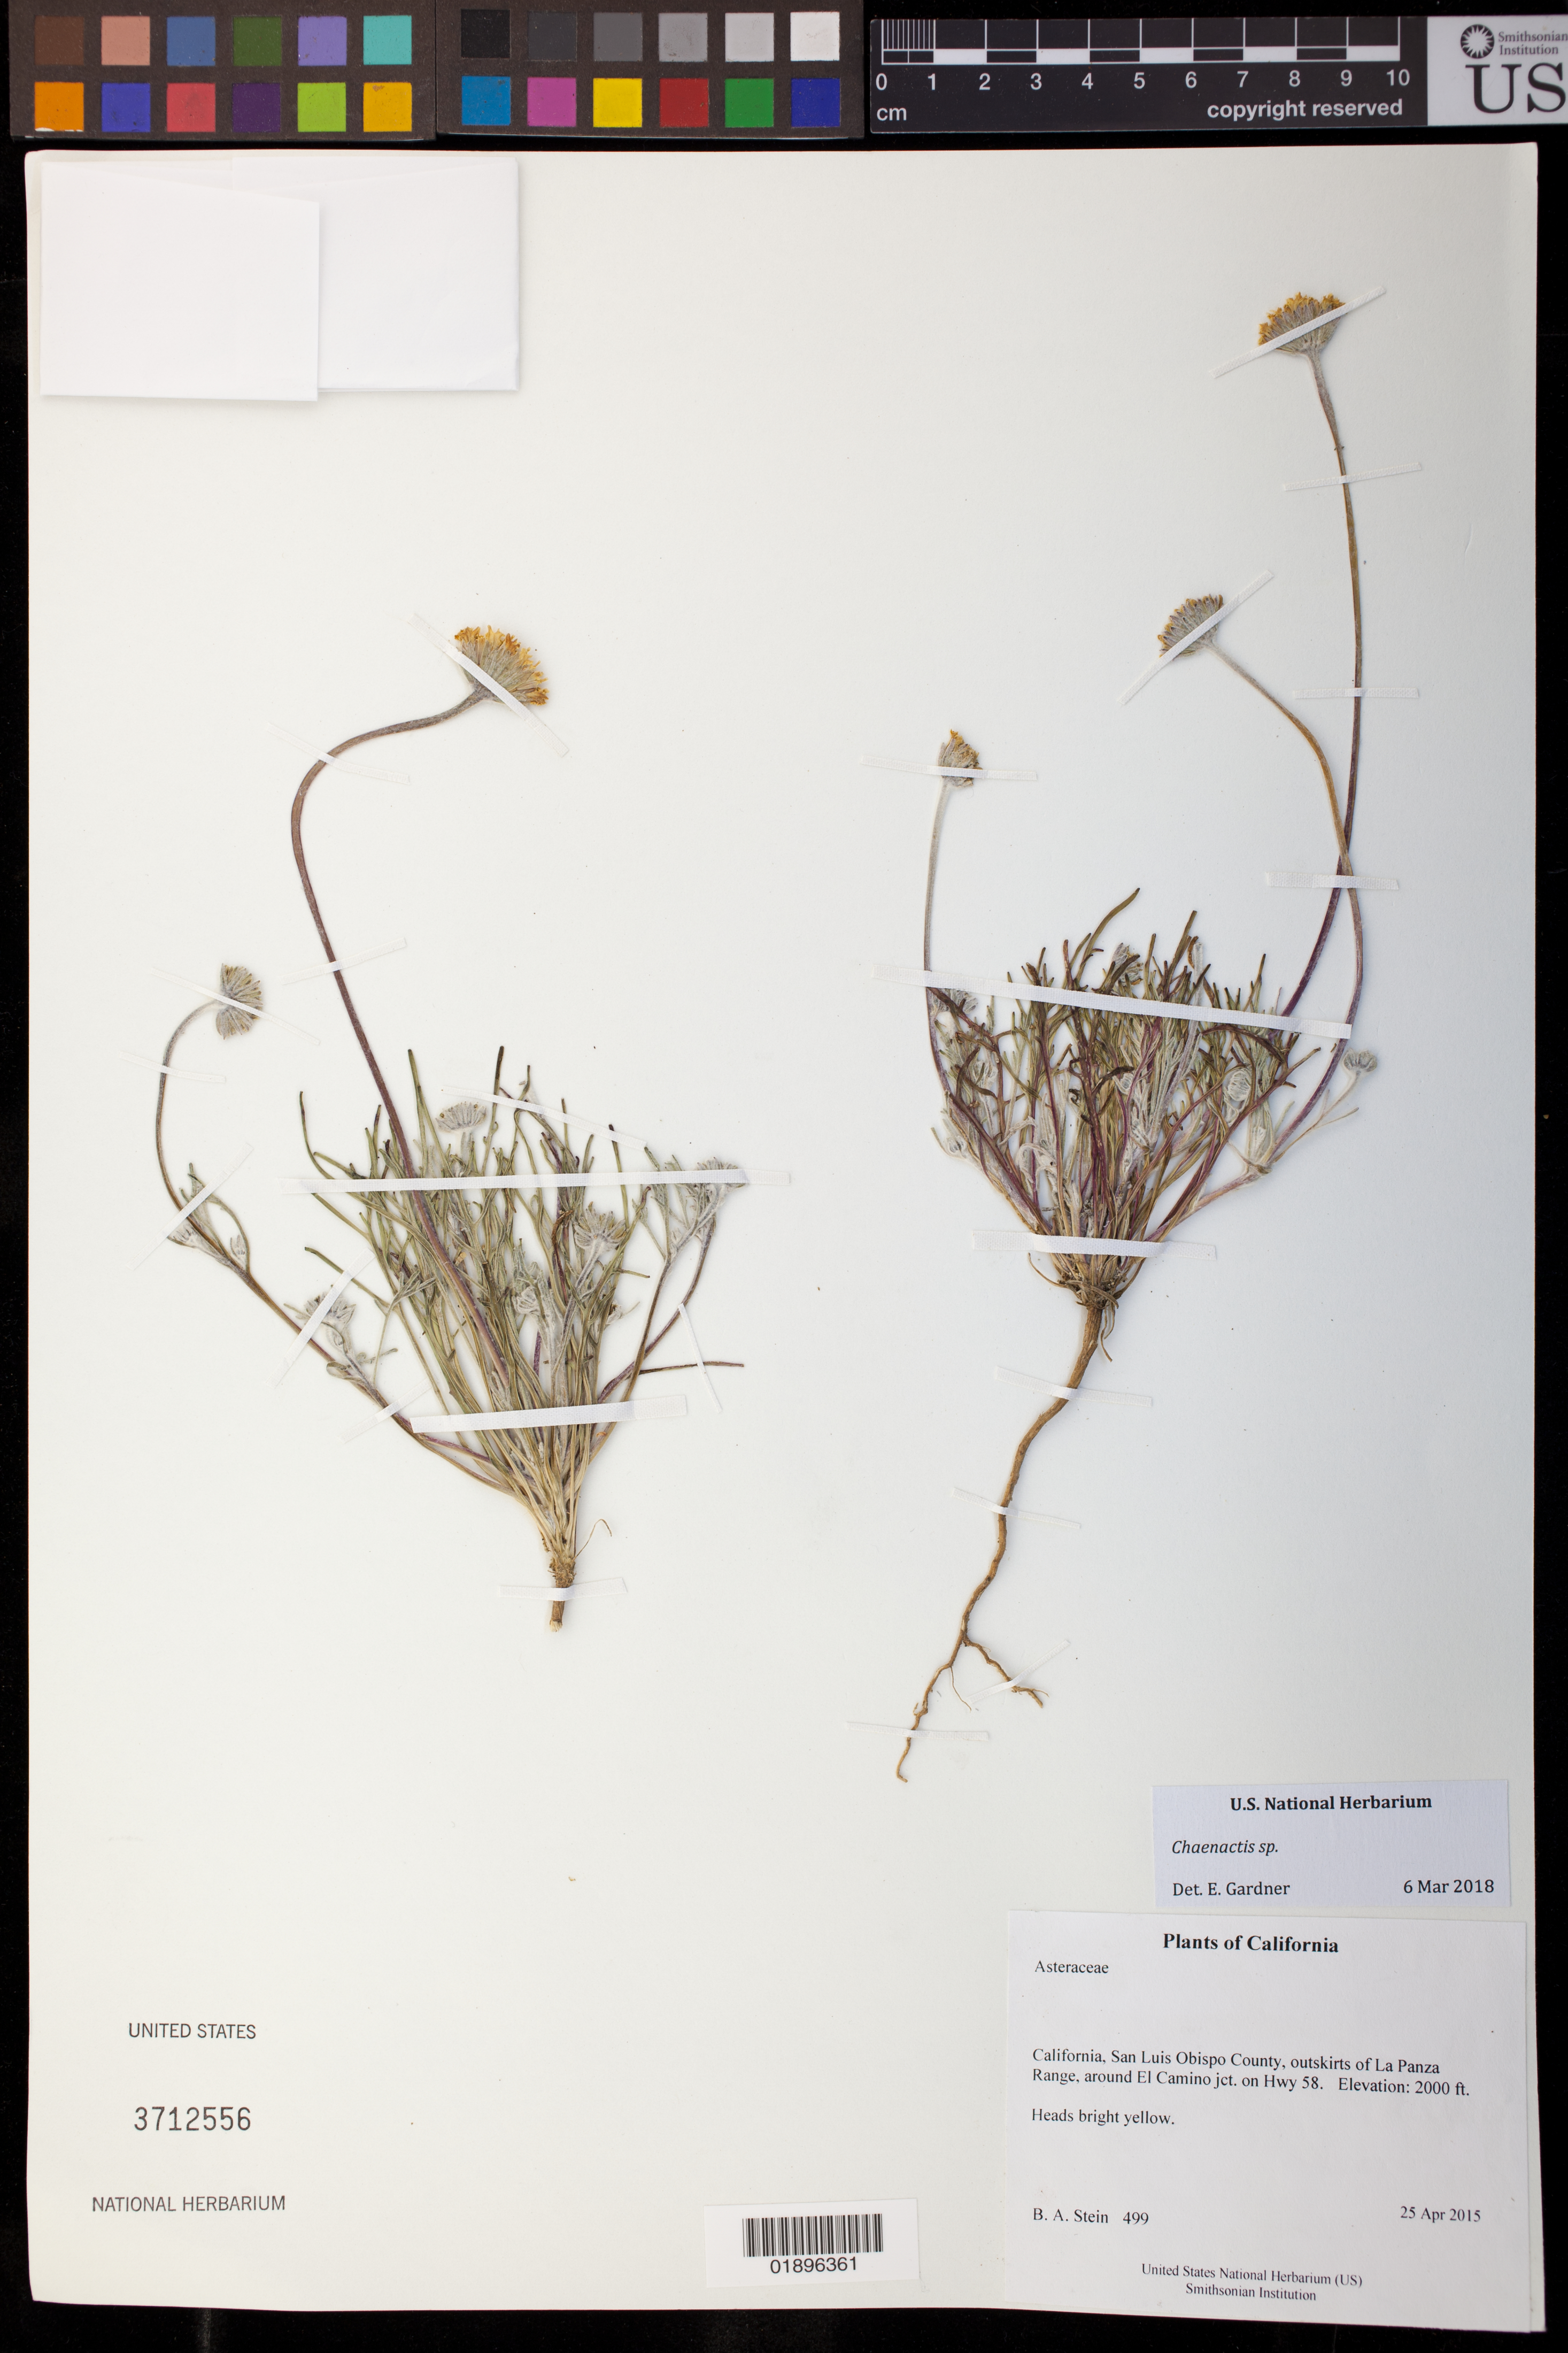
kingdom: Plantae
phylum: Tracheophyta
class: Magnoliopsida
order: Asterales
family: Asteraceae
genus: Chaenactis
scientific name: Chaenactis sp.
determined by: Gardner, E. M.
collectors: B. A. Stein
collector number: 499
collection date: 2015-04-25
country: United States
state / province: California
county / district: San Luis Obispo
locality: Outskirts of La Panza Range, around El Camino jct on Hwy 58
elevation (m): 610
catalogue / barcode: US 3712556